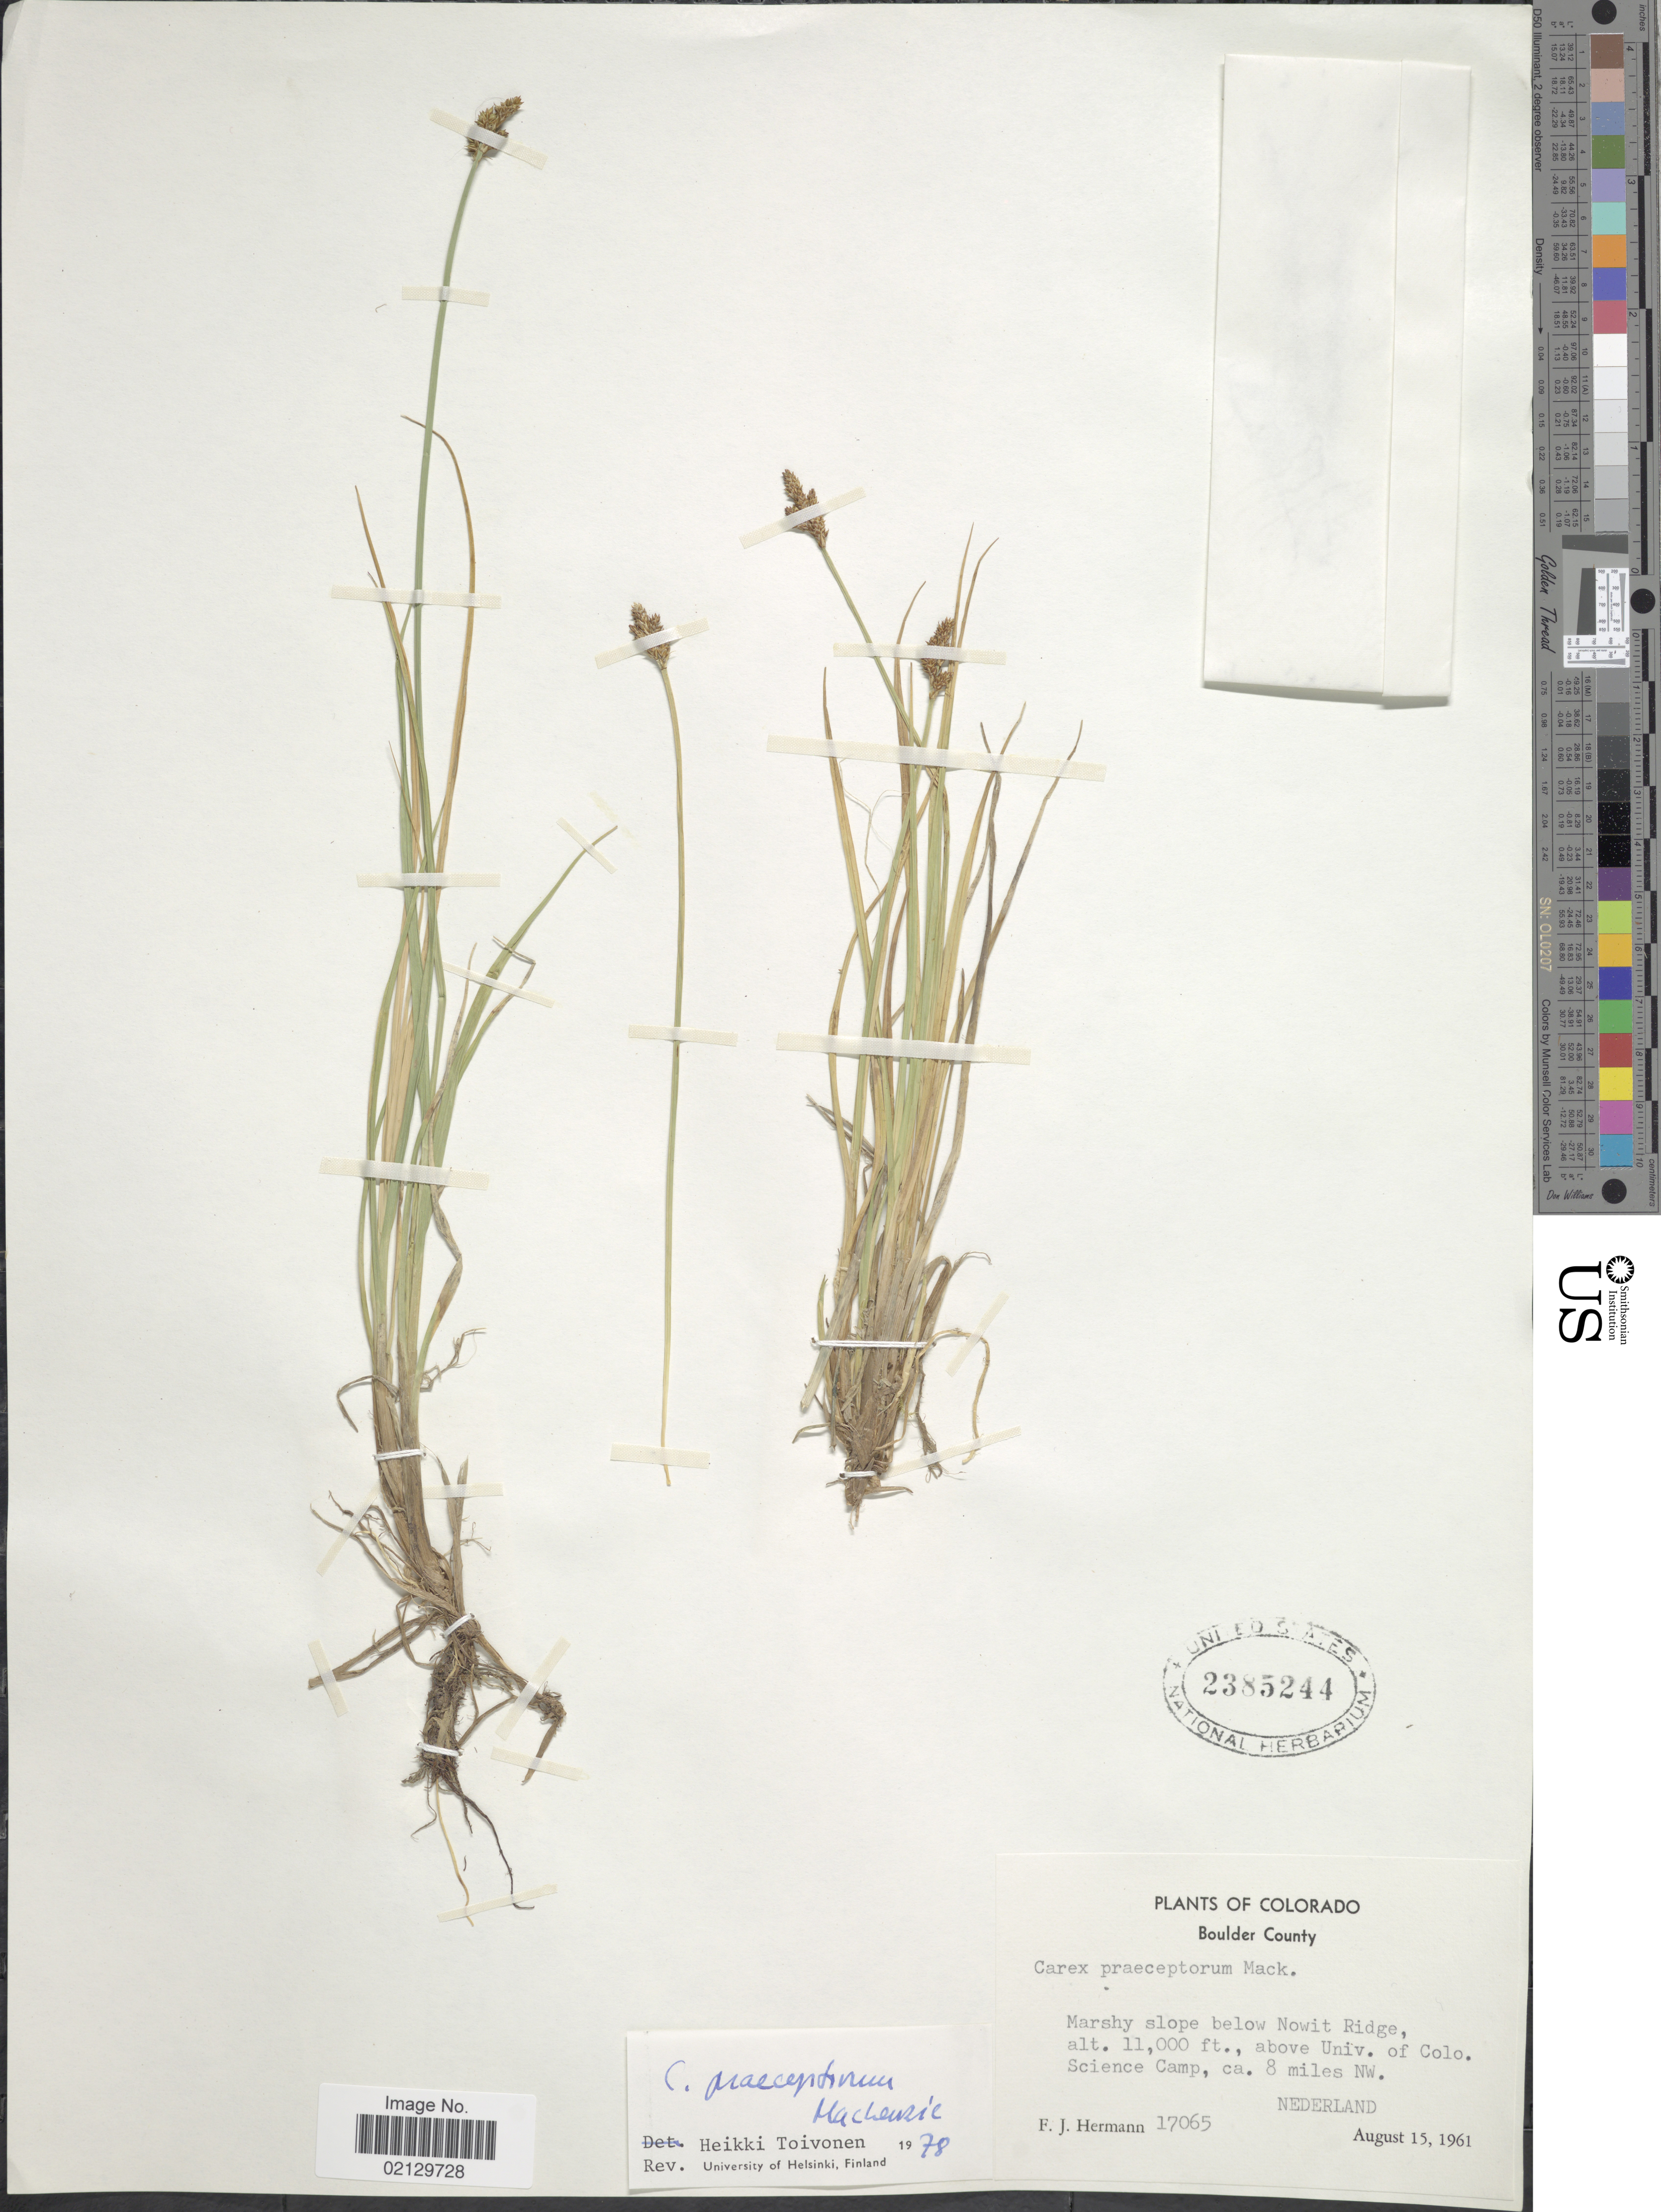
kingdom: Plantae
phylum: Tracheophyta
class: Liliopsida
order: Poales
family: Cyperaceae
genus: Carex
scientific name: Carex praeceptorum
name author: Mack.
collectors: F. J. Hermann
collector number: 17065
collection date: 1961-08-15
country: United States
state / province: Colorado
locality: Colorado, Boulder County, Marshy slope below Nowit Ridge, above Univ. of Colo. Science Camp. ca. 8 miles NW. Nederland.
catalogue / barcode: US 2385244